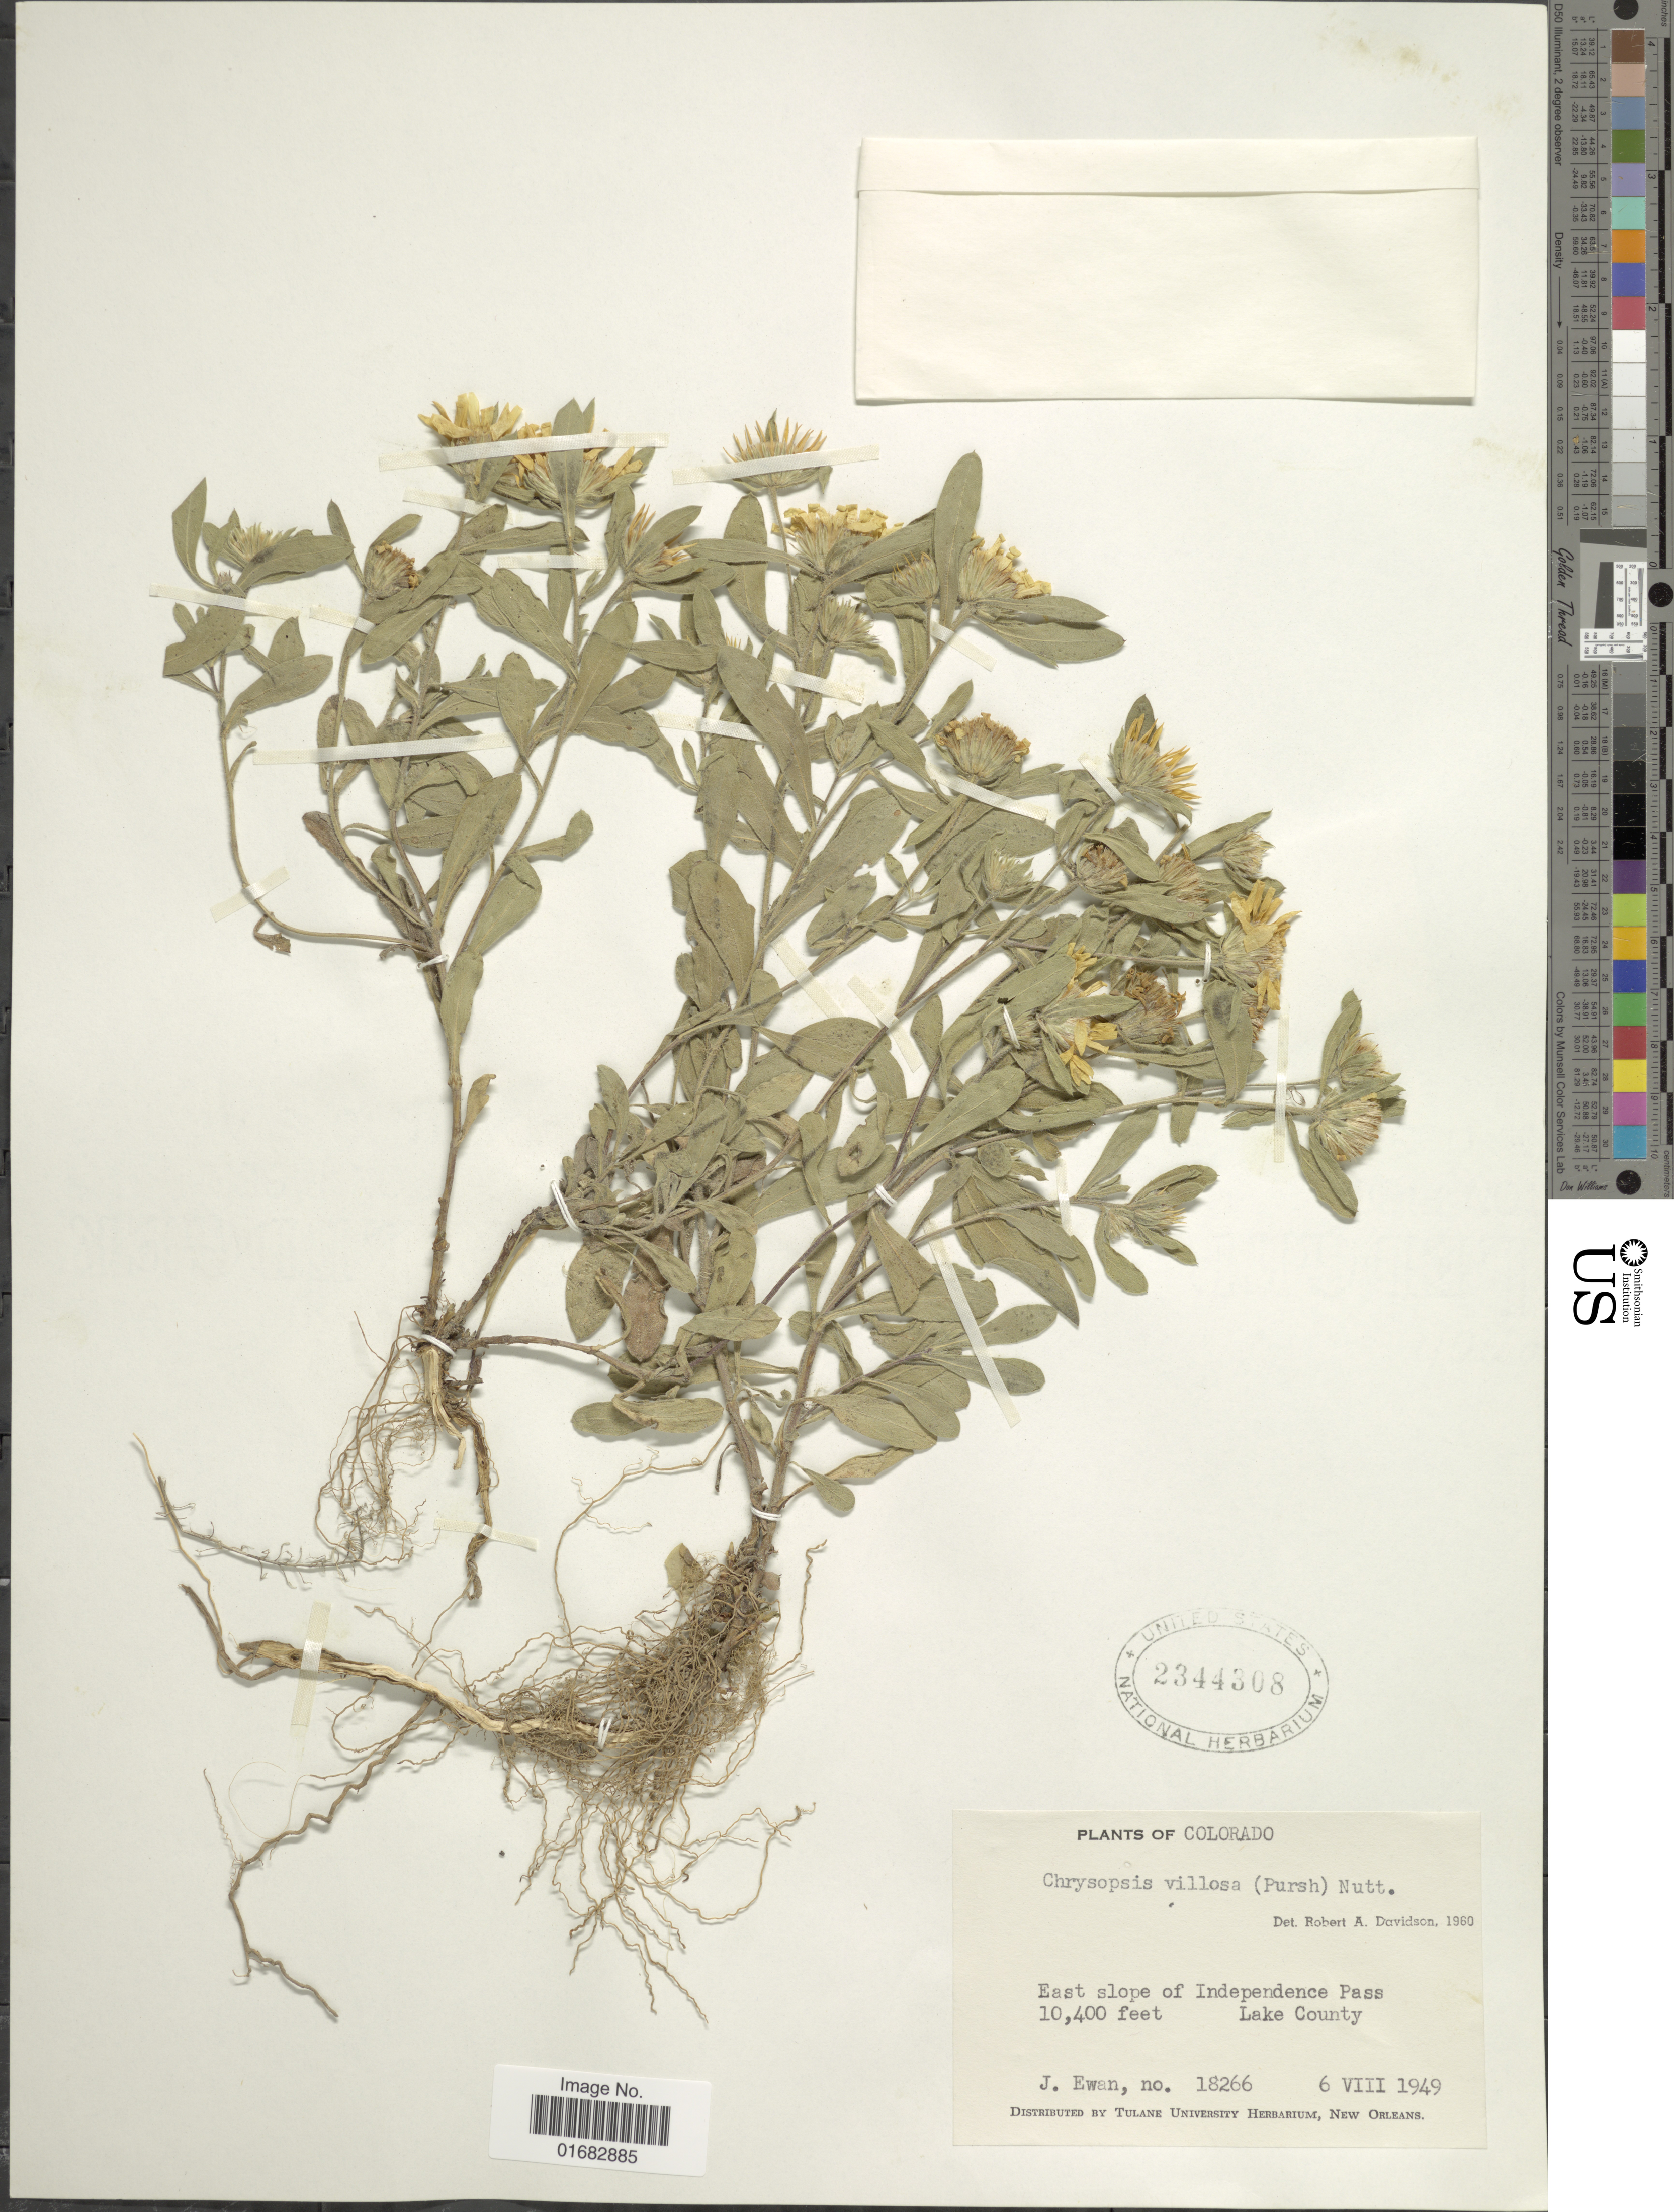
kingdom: Plantae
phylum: Tracheophyta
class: Magnoliopsida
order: Asterales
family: Asteraceae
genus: Heterotheca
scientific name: Heterotheca villosa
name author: (Pursh) Shinners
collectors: J. A. Ewan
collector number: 18266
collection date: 1949-08-06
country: United States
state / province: Colorado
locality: East slope of Independence Pass, Lake County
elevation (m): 3170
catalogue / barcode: US 2344308